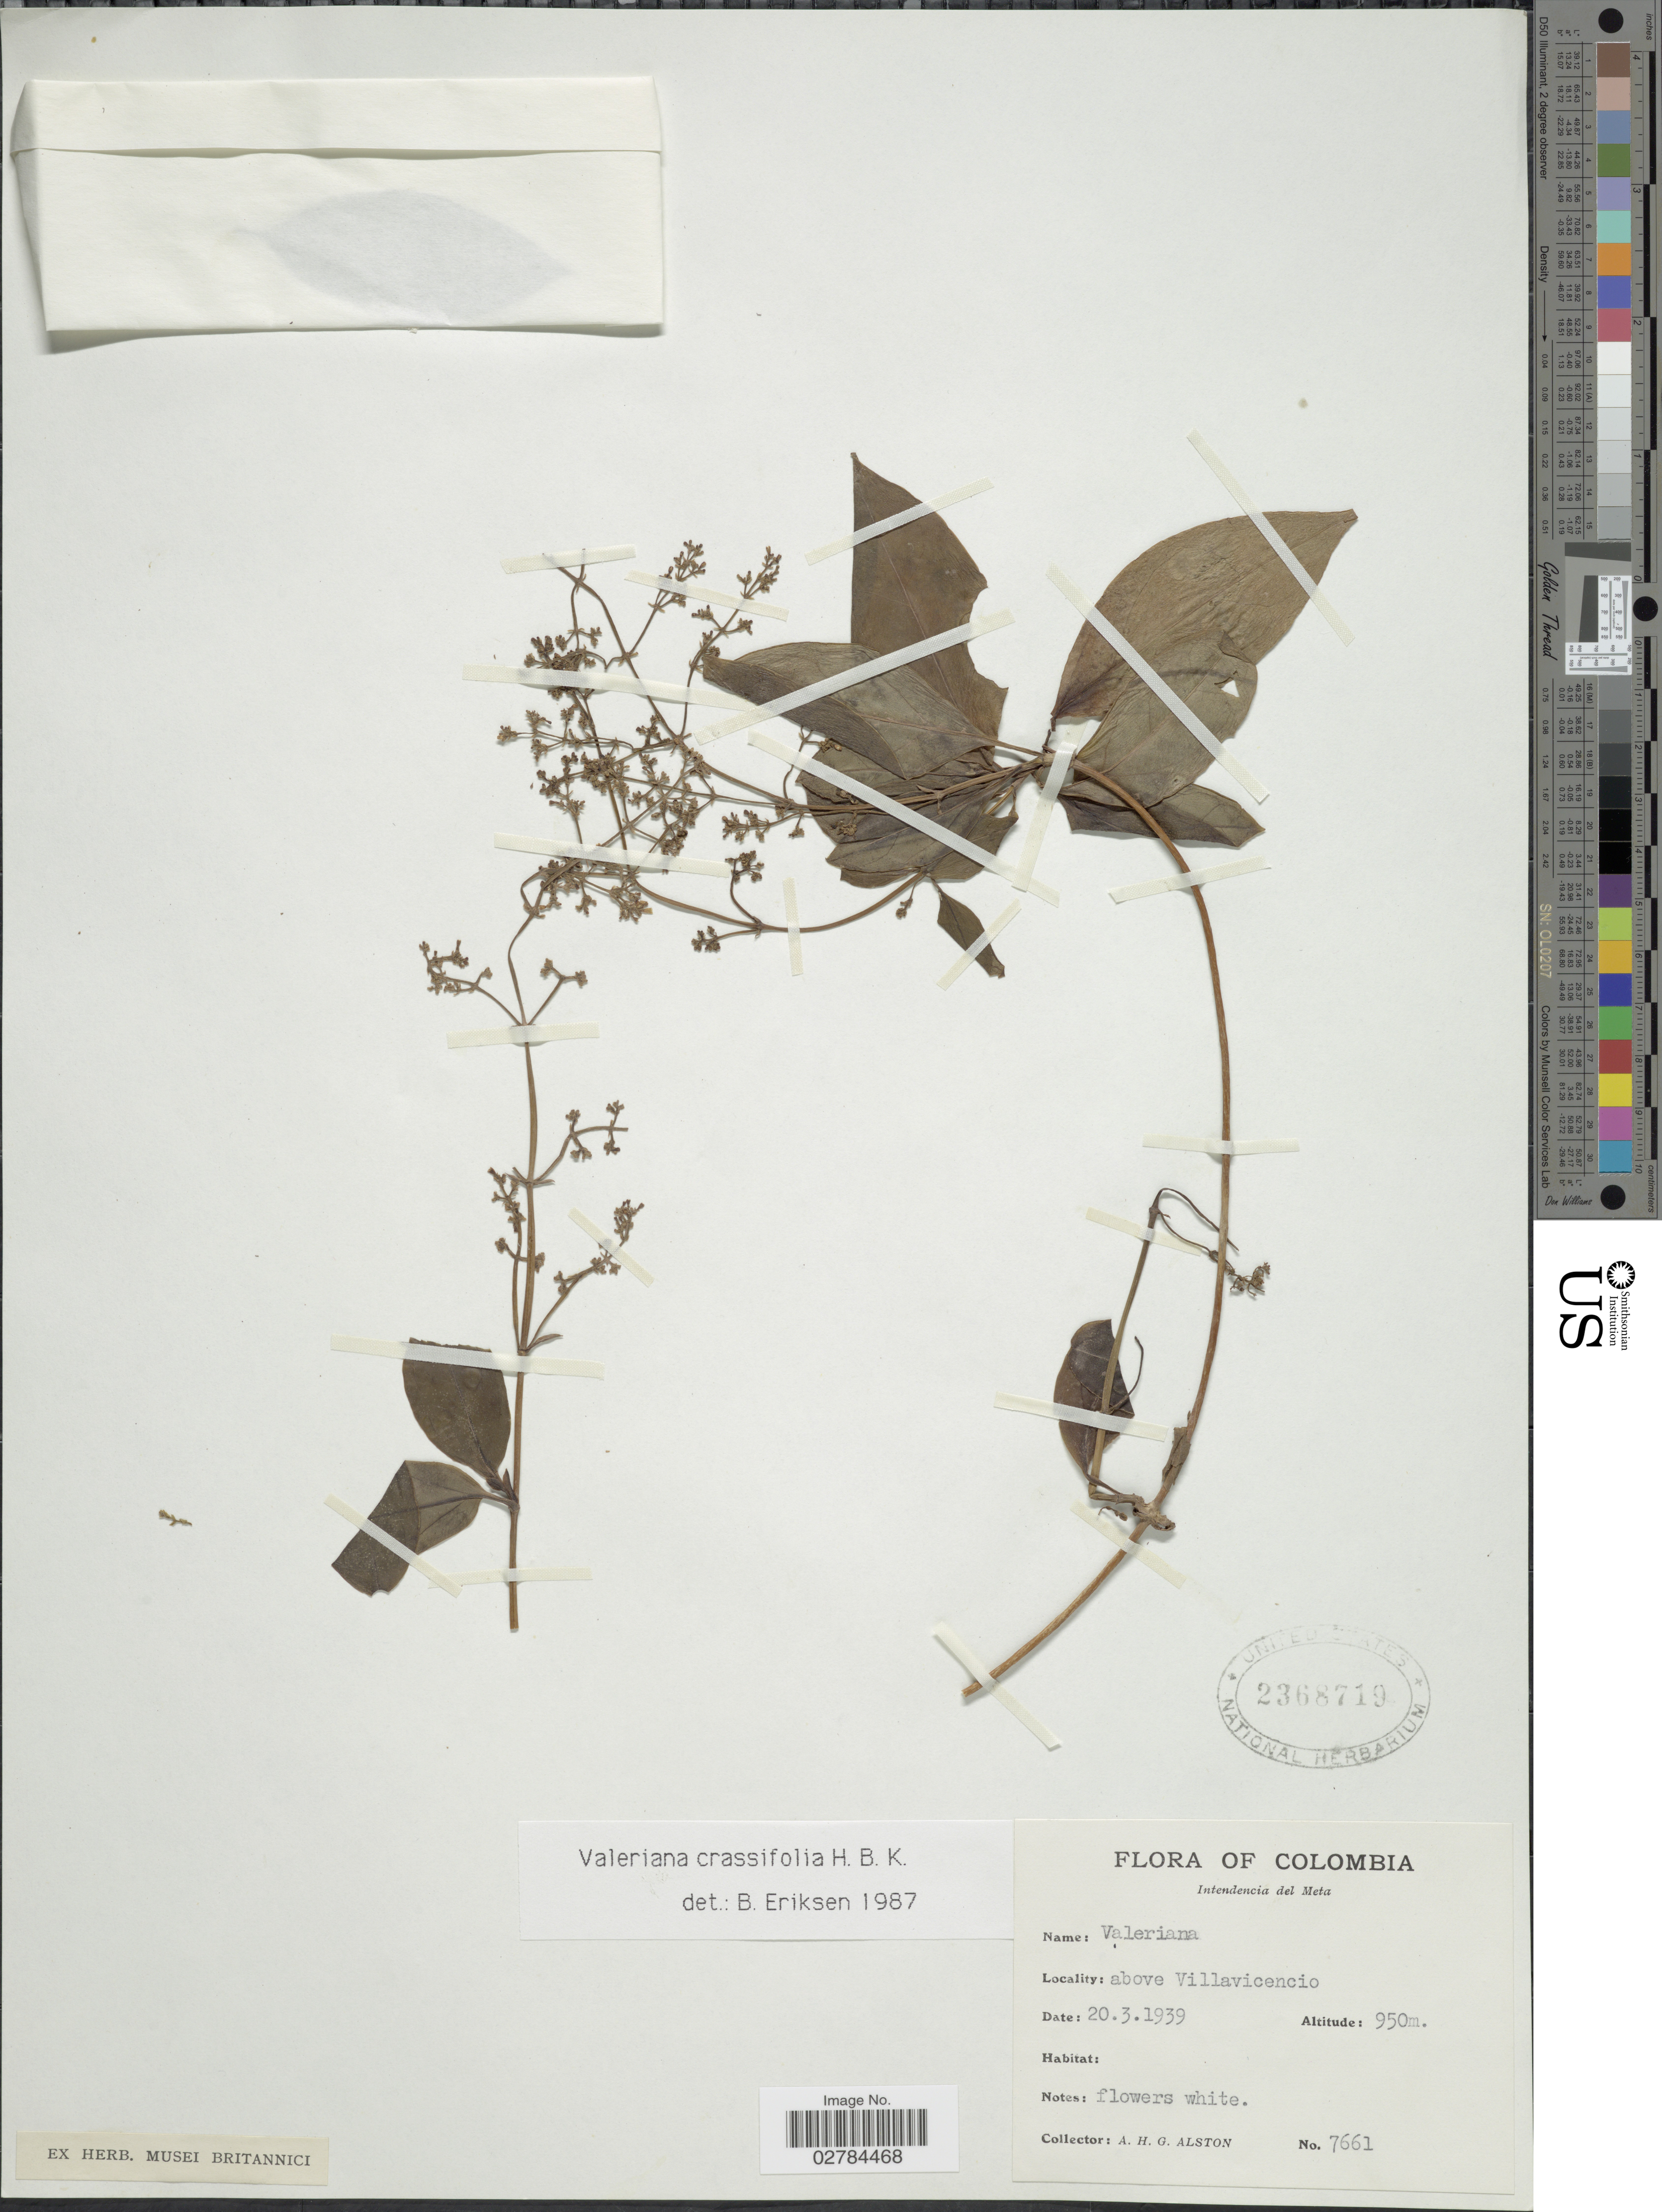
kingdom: Plantae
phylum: Tracheophyta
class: Magnoliopsida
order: Dipsacales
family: Caprifoliaceae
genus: Valeriana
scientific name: Valeriana crassifolia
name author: Kunth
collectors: A. H. Alston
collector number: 7661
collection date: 1939-03-20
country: Colombia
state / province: Meta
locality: Intendencia del Meta. Above Villavicencio.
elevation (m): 950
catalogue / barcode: US 2368719